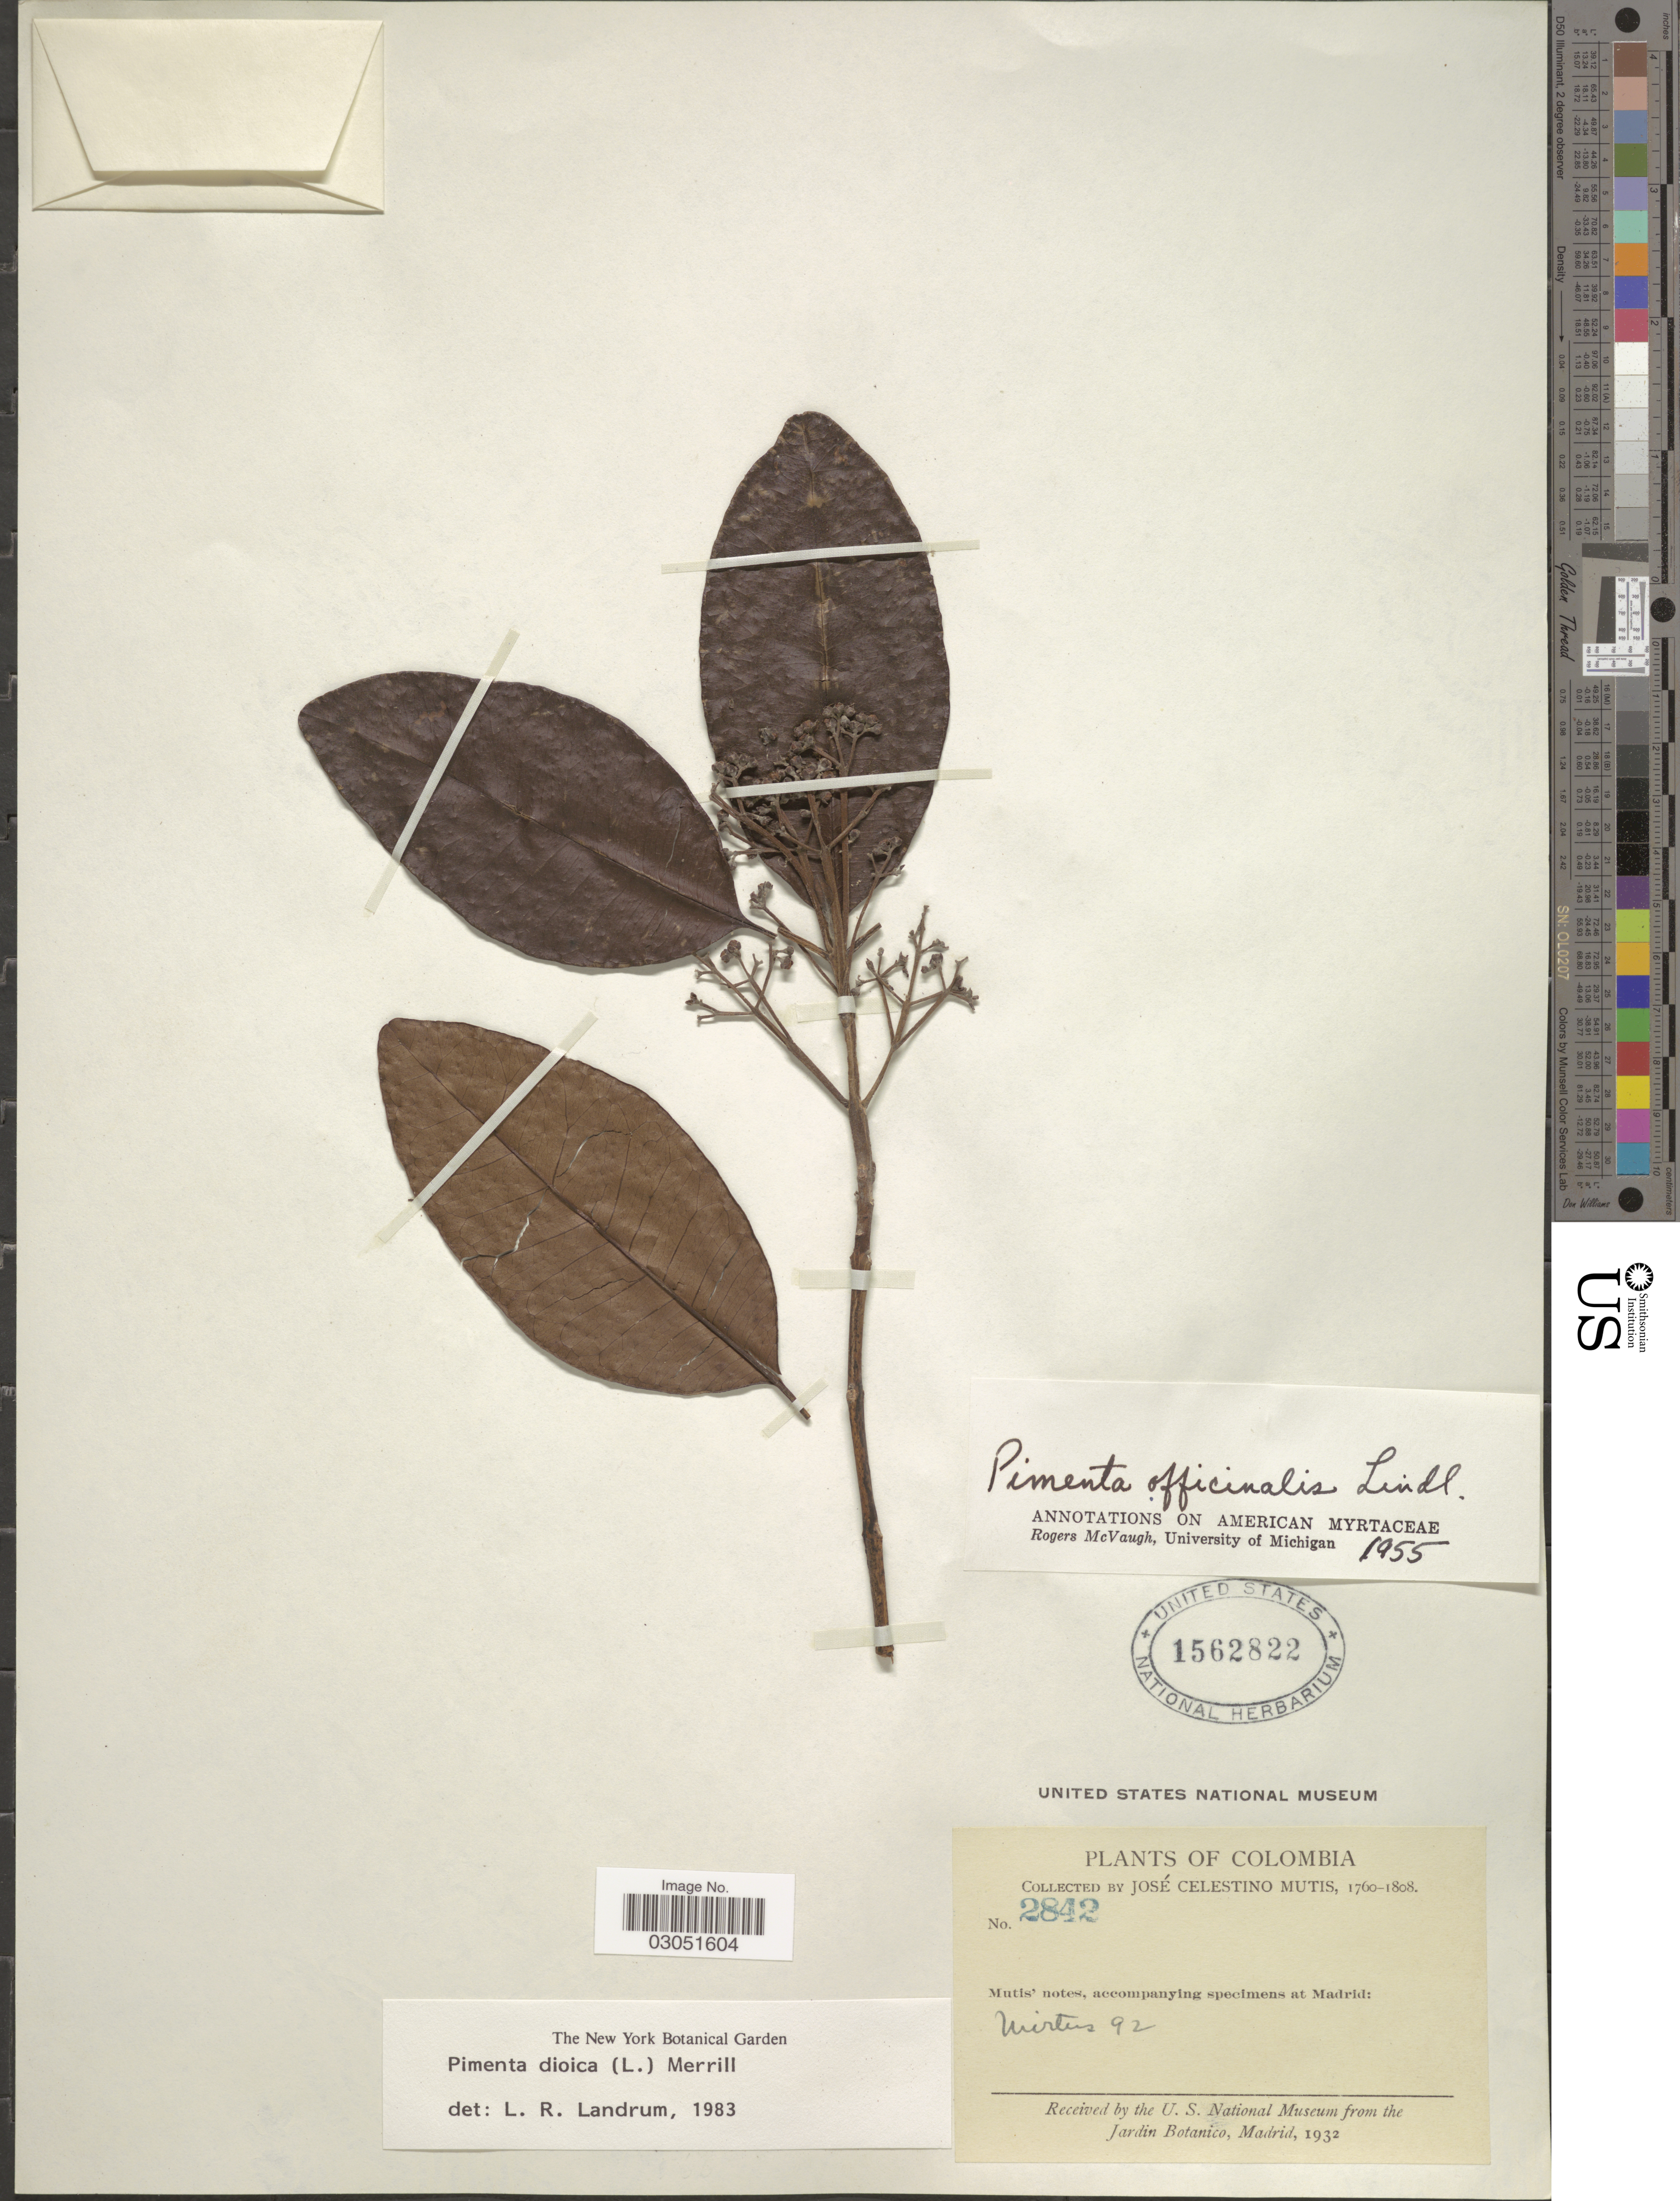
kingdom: Plantae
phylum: Tracheophyta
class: Magnoliopsida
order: Myrtales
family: Myrtaceae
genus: Pimenta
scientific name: Pimenta dioica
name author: (L.) Merr.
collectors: J. C. B. Mutis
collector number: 2842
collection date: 1760/1808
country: Colombia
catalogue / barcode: US 1562822